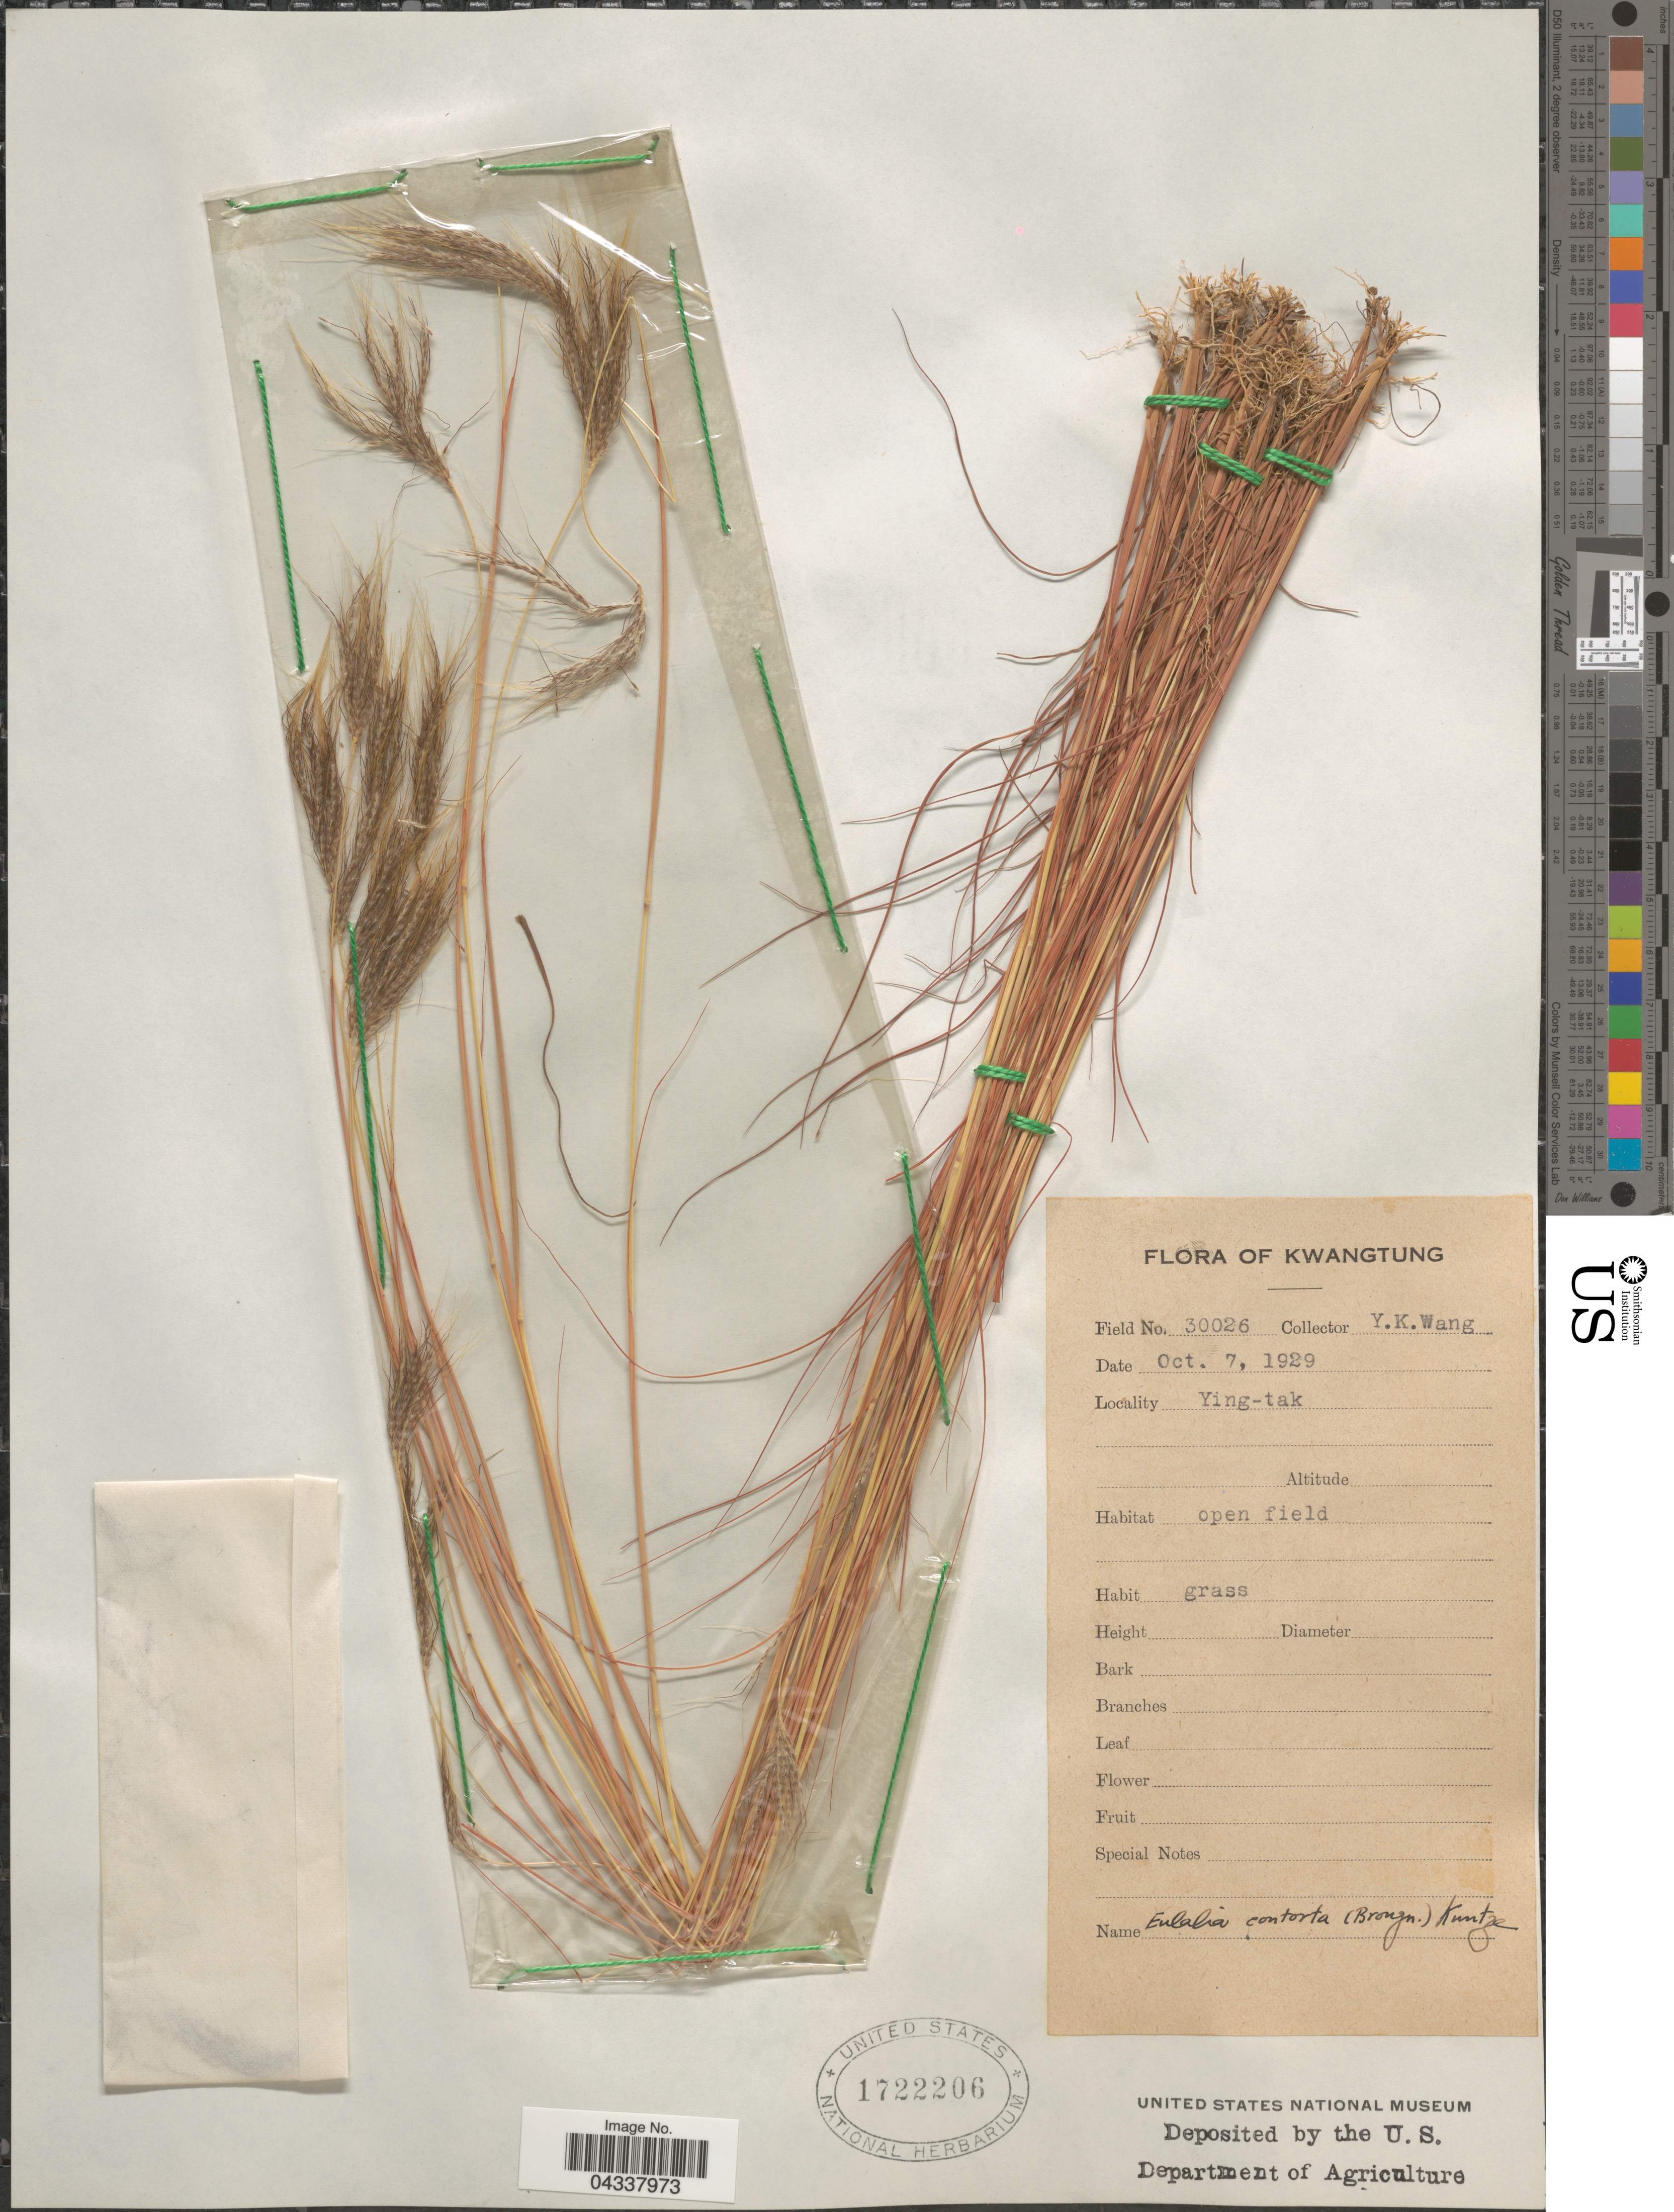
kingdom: Plantae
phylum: Tracheophyta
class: Liliopsida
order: Poales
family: Poaceae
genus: Pseudopogonatherum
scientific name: Pseudopogonatherum contortum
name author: A. Camus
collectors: Y. Wang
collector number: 30026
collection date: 1929-10-07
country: China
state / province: Guangdong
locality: Kwangtung. Ying-tak.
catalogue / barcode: US 1722206